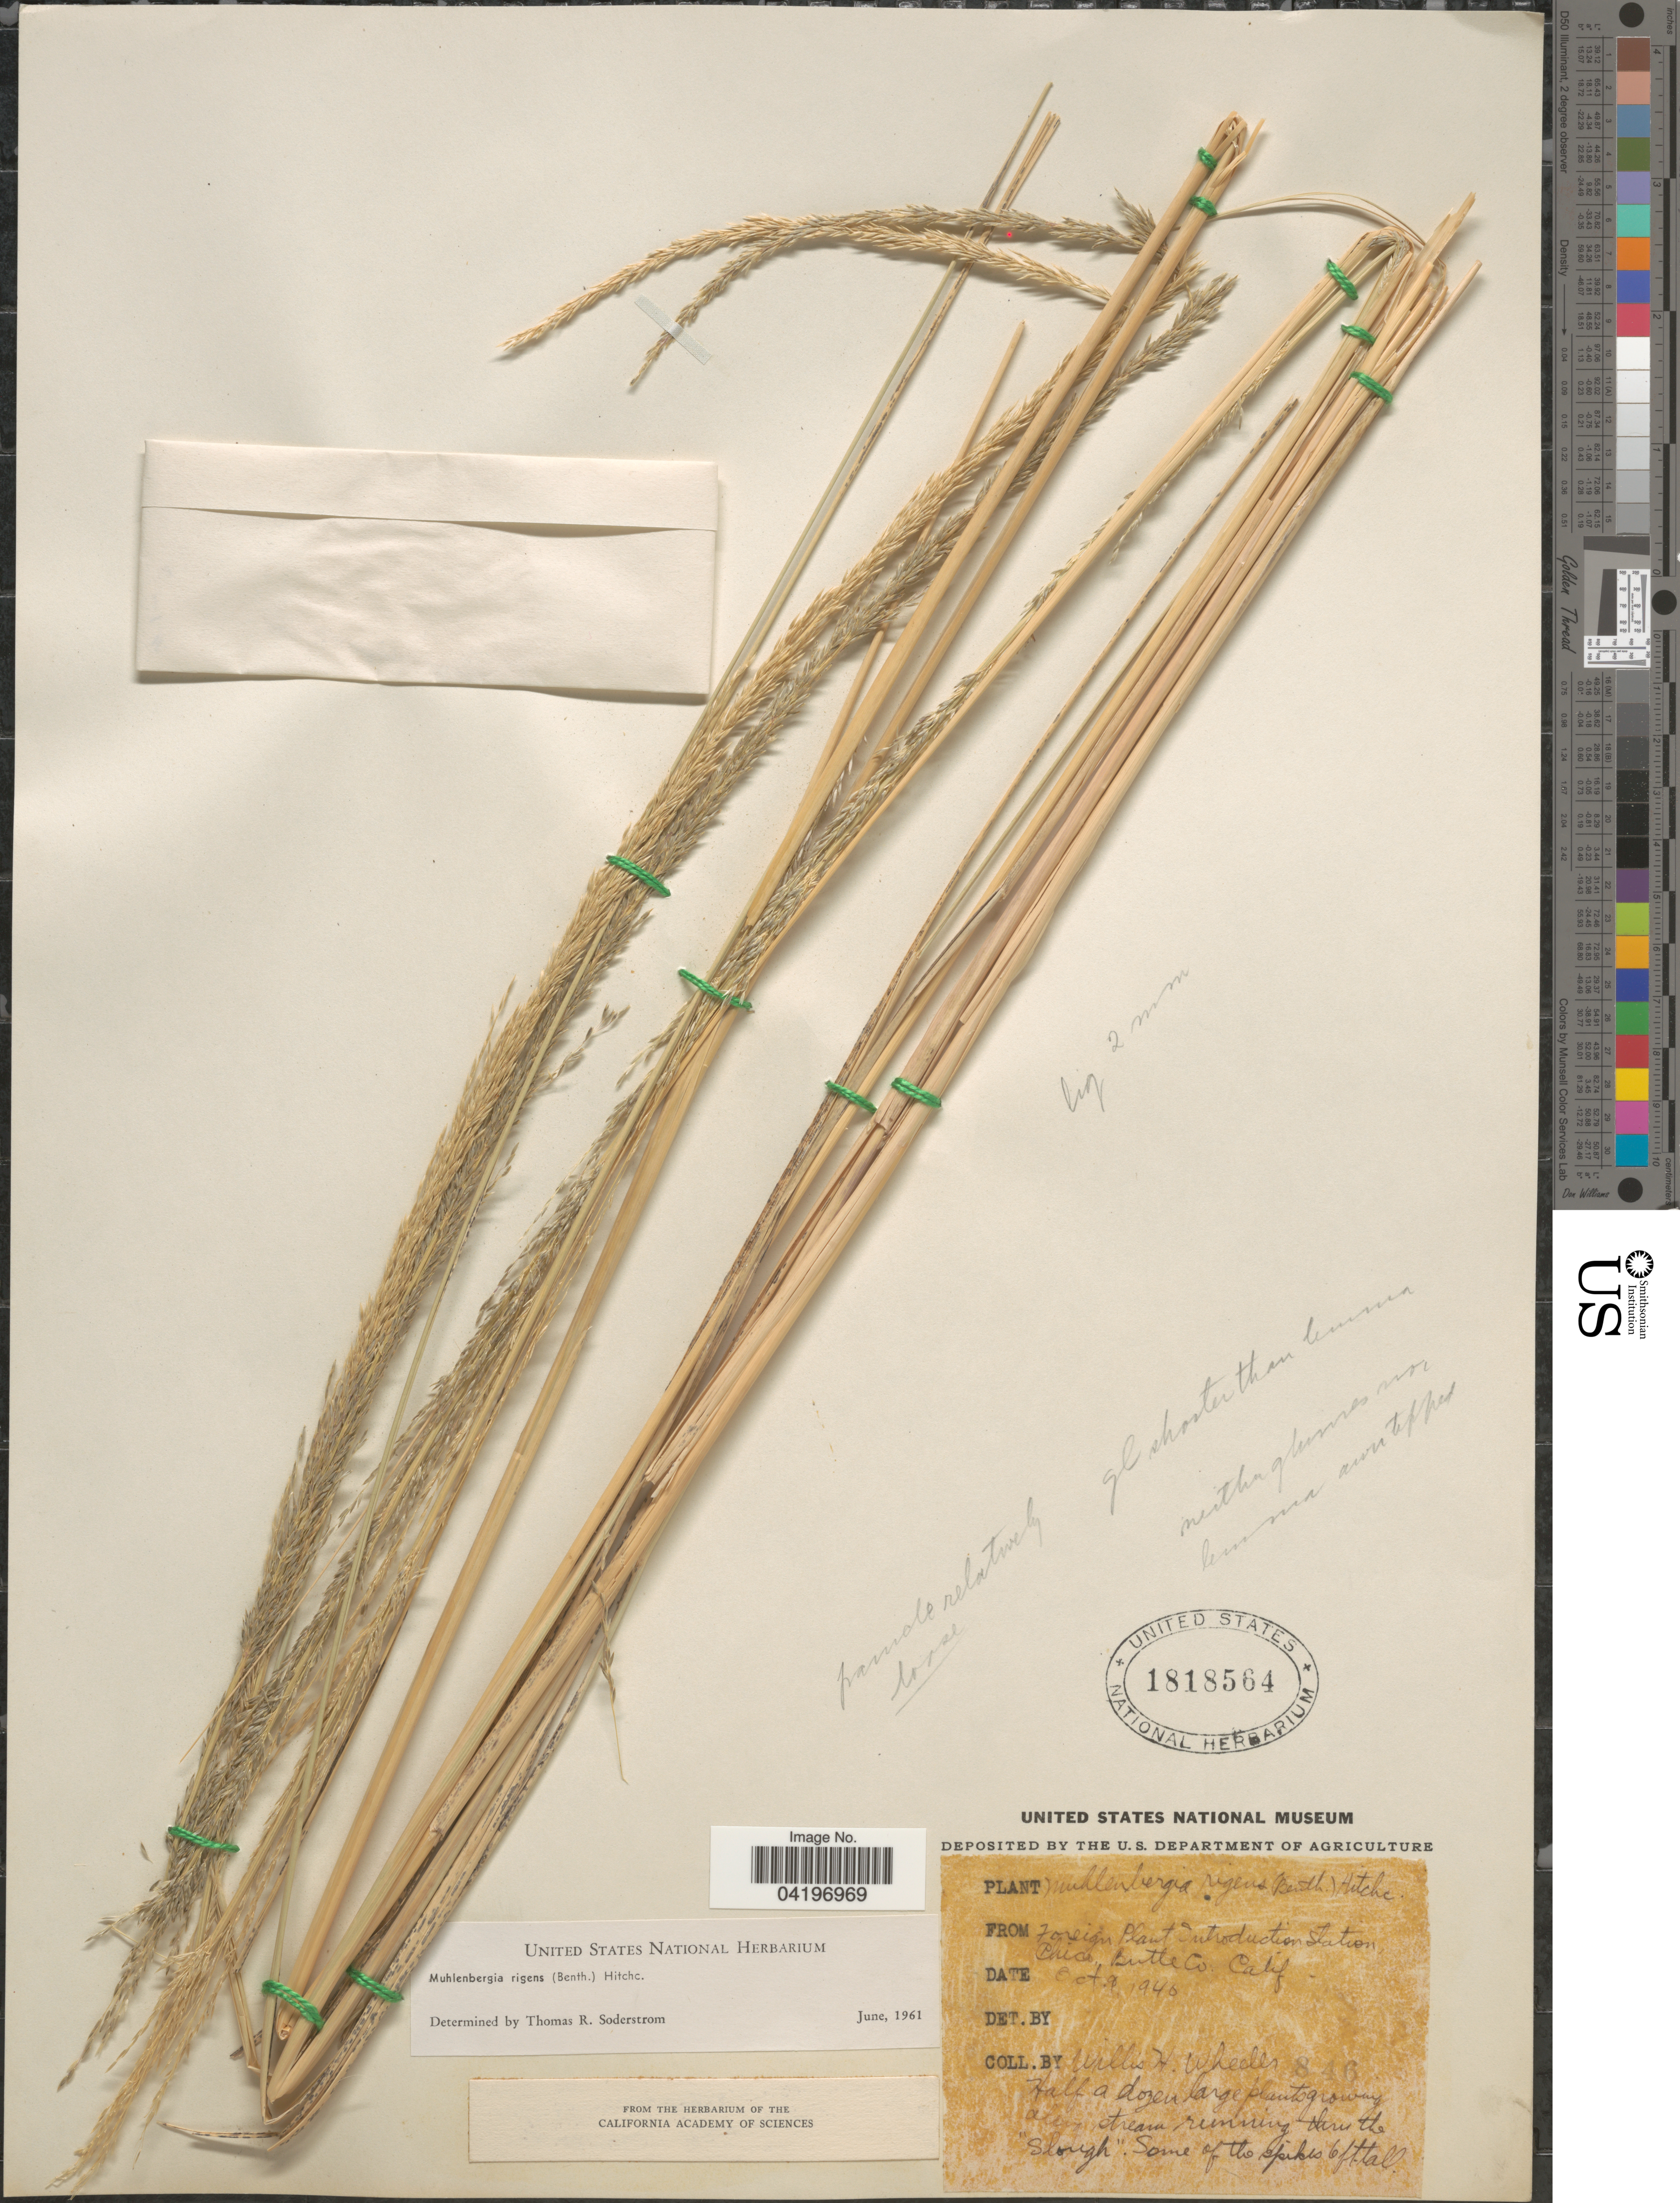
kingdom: Plantae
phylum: Tracheophyta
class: Liliopsida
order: Poales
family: Poaceae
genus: Muhlenbergia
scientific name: Muhlenbergia rigens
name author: (Benth.) Hitchc.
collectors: W. Wheeler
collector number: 846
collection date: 1940-10-09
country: United States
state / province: California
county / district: Butte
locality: Foreign Plant Introduction Station, Chico, Butte Co.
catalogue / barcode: US 1818564